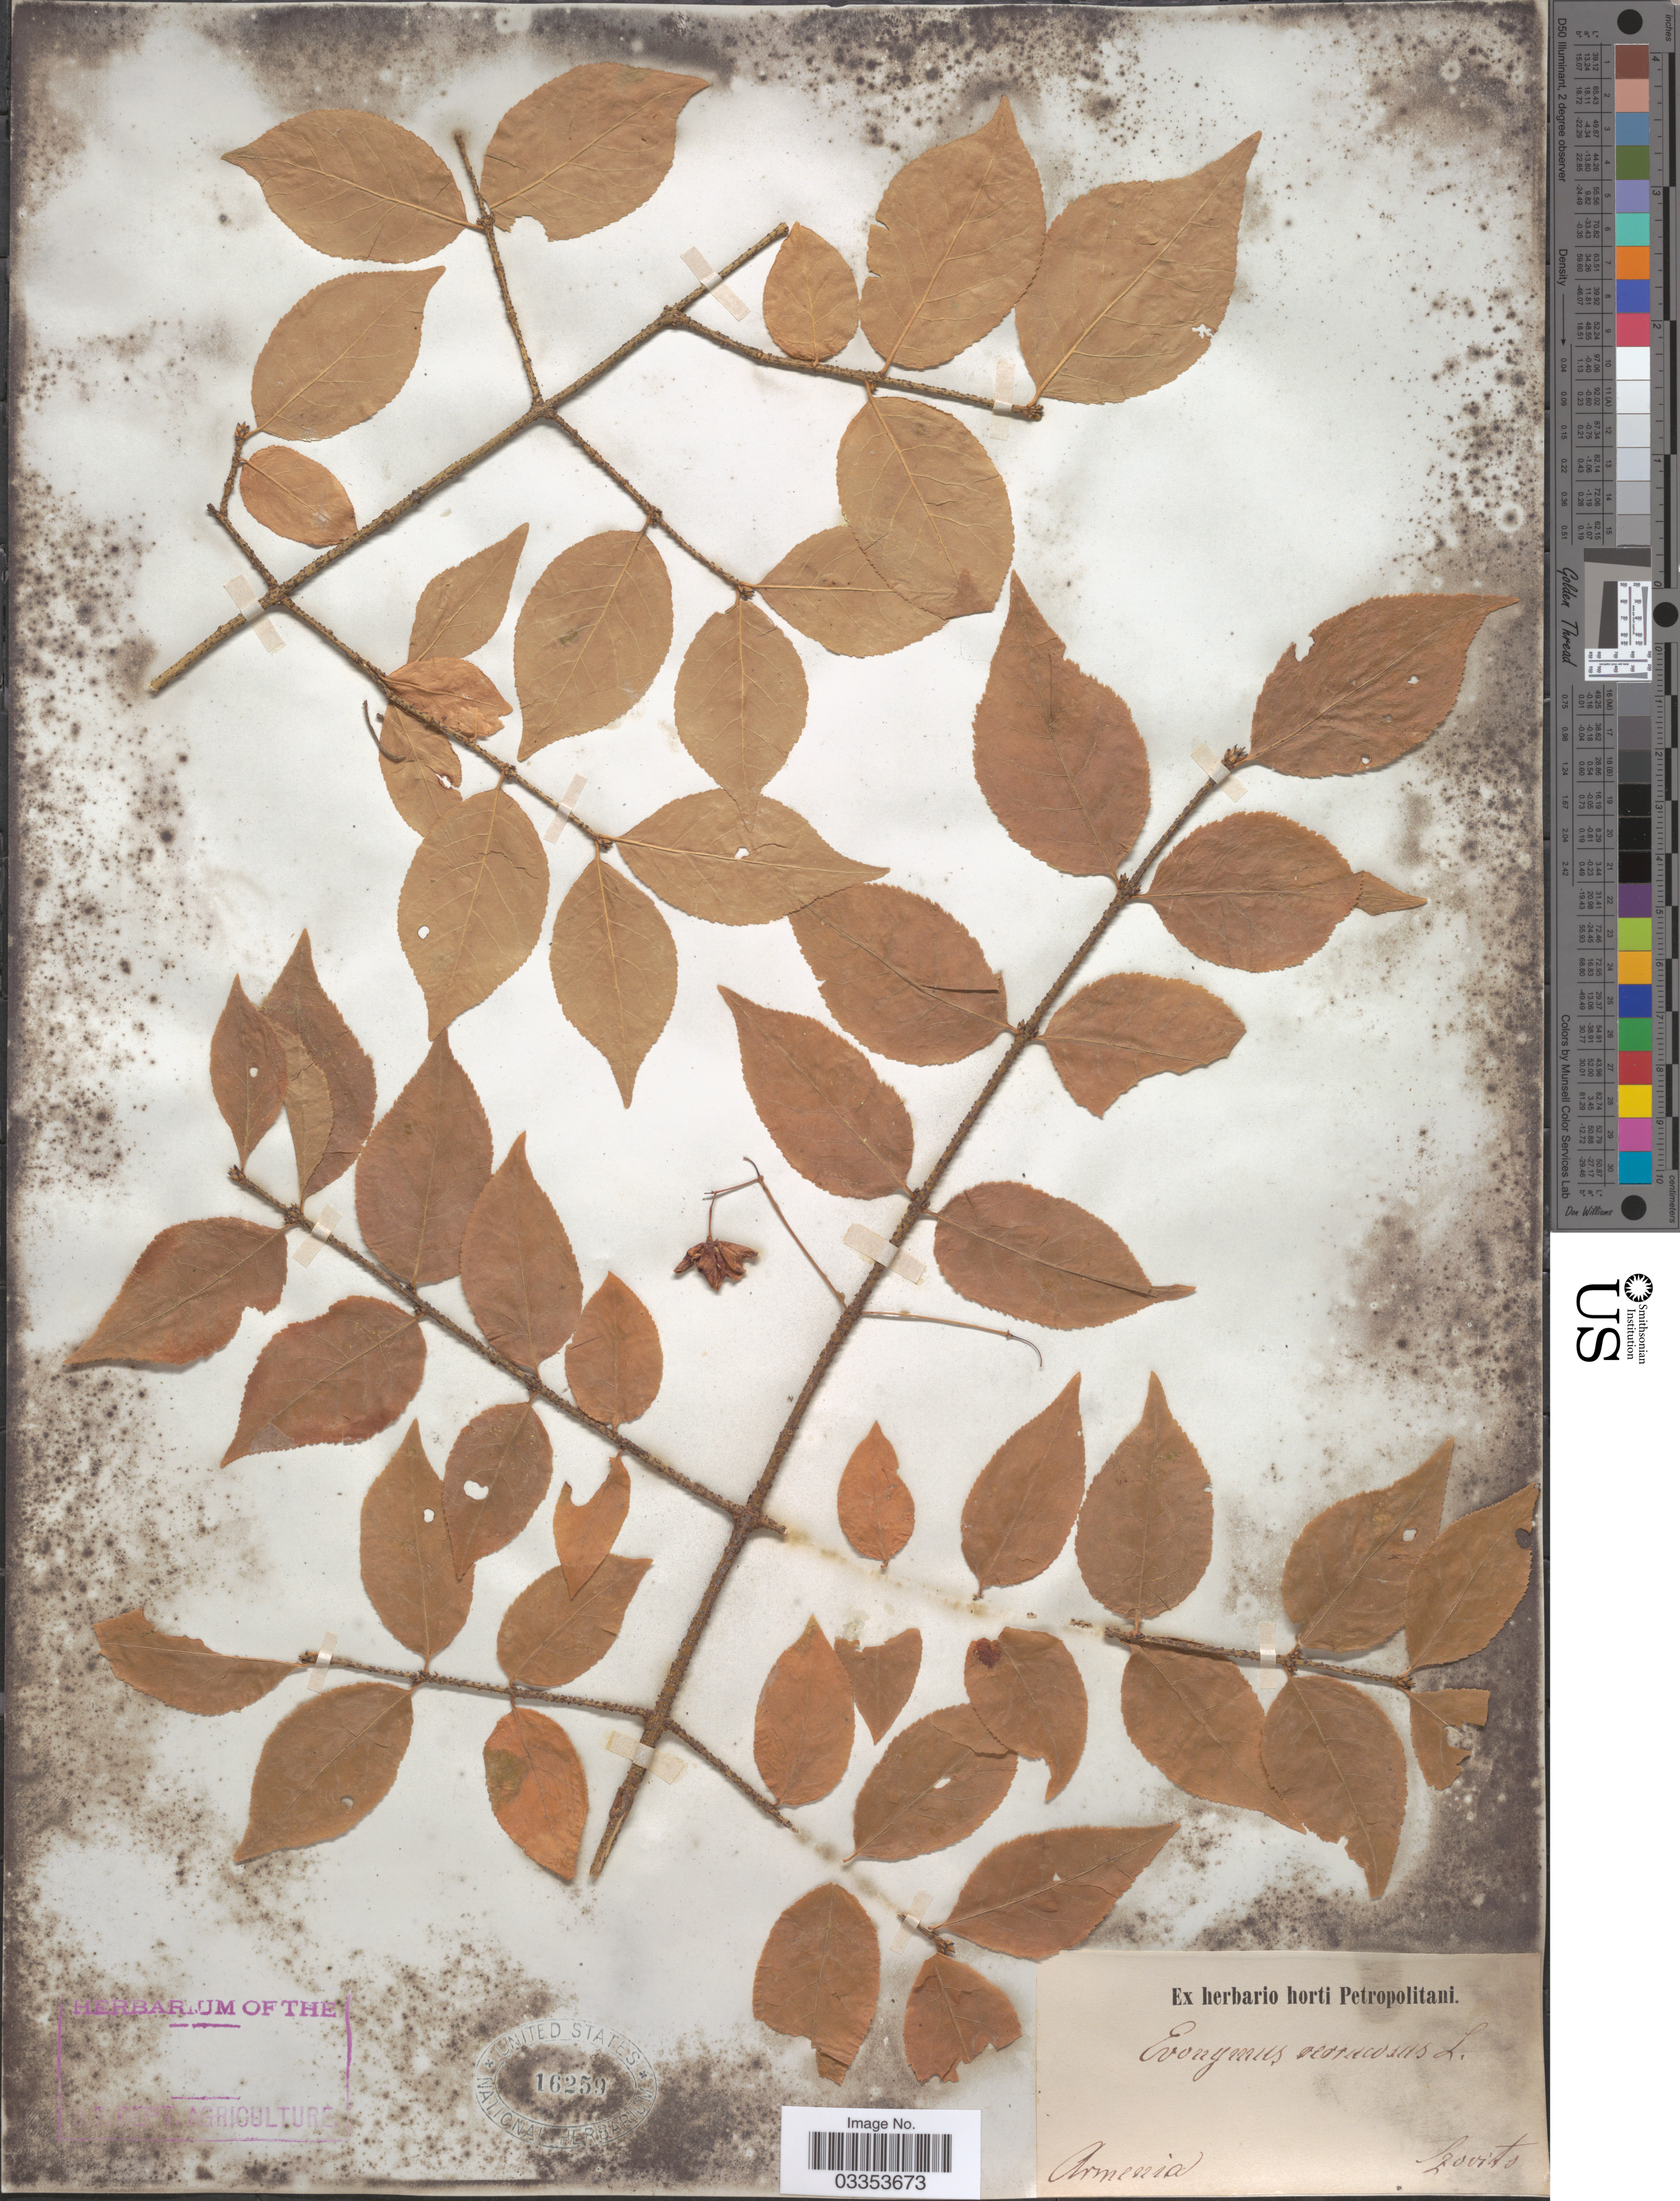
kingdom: Plantae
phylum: Tracheophyta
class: Magnoliopsida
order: Celastrales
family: Celastraceae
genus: Euonymus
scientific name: Euonymus verrucosoides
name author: Loes.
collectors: Szovits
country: Armenia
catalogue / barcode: US 16259